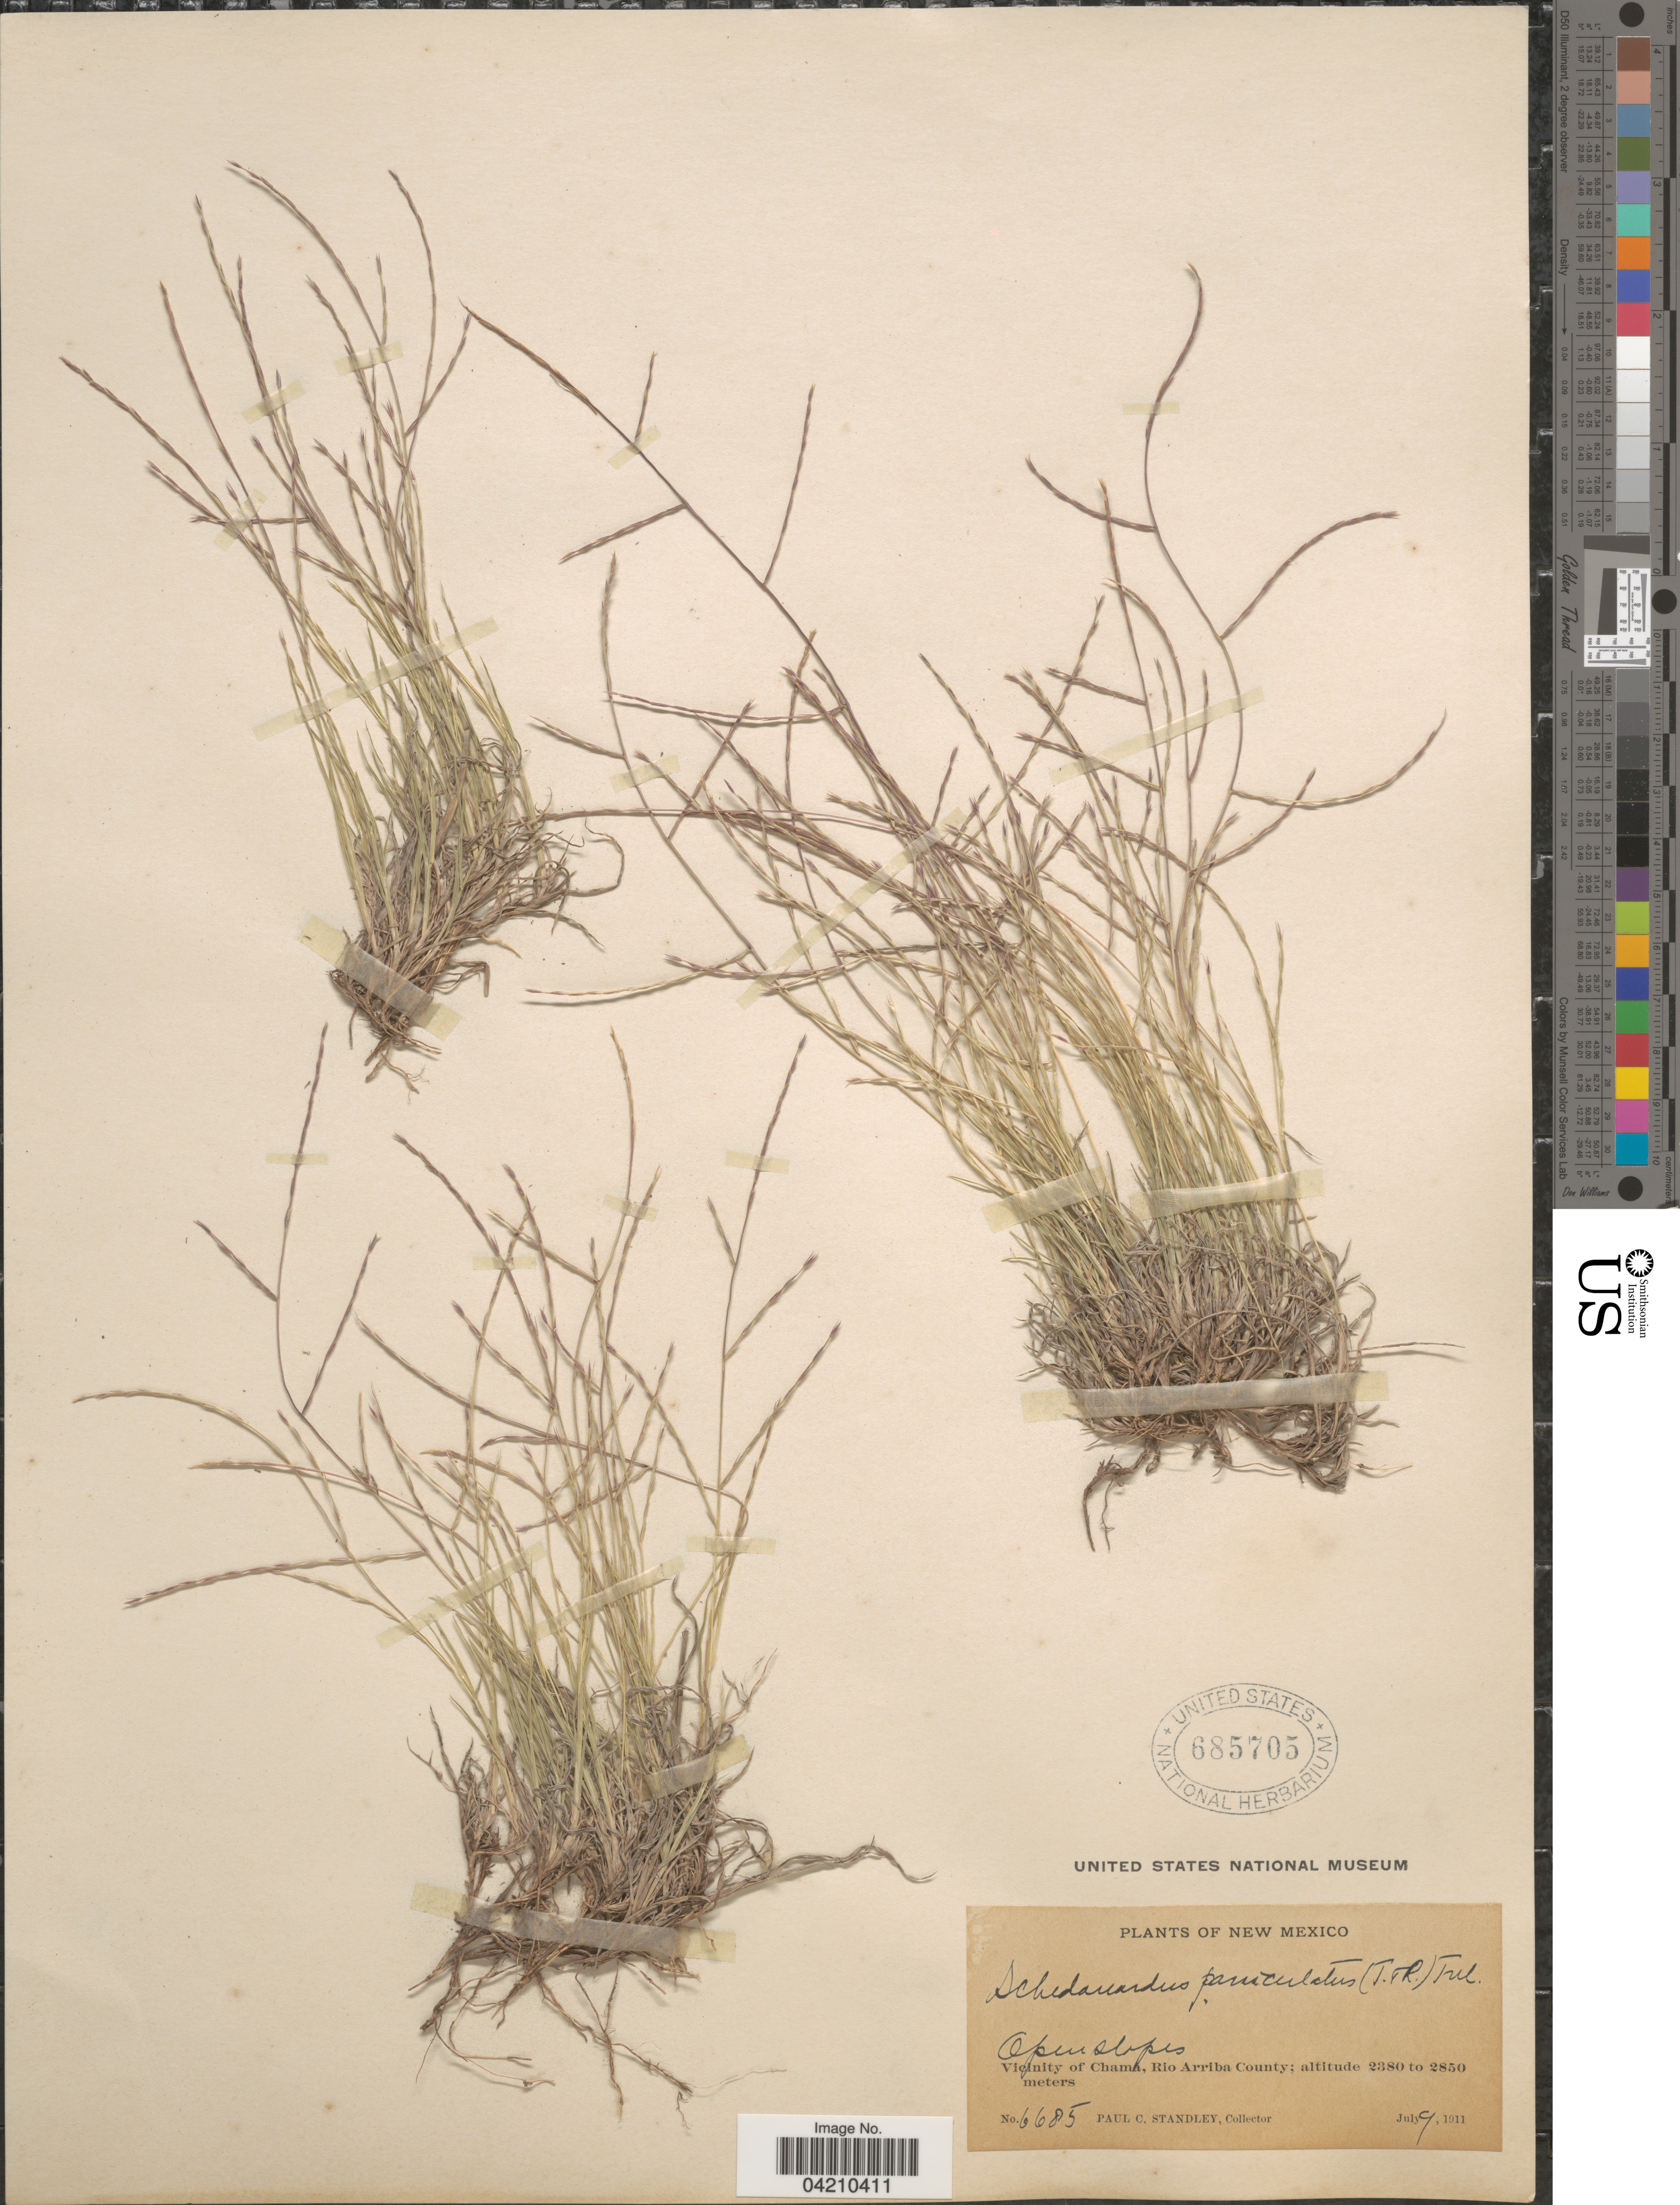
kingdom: Plantae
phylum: Tracheophyta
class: Liliopsida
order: Poales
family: Poaceae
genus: Muhlenbergia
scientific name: Muhlenbergia paniculata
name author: (Nutt.) Columbus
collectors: P. C. Standley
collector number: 6685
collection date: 1911-07-09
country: United States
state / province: New Mexico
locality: Vicinity of Chama, Rio Arriba County.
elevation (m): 2380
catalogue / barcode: US 685705